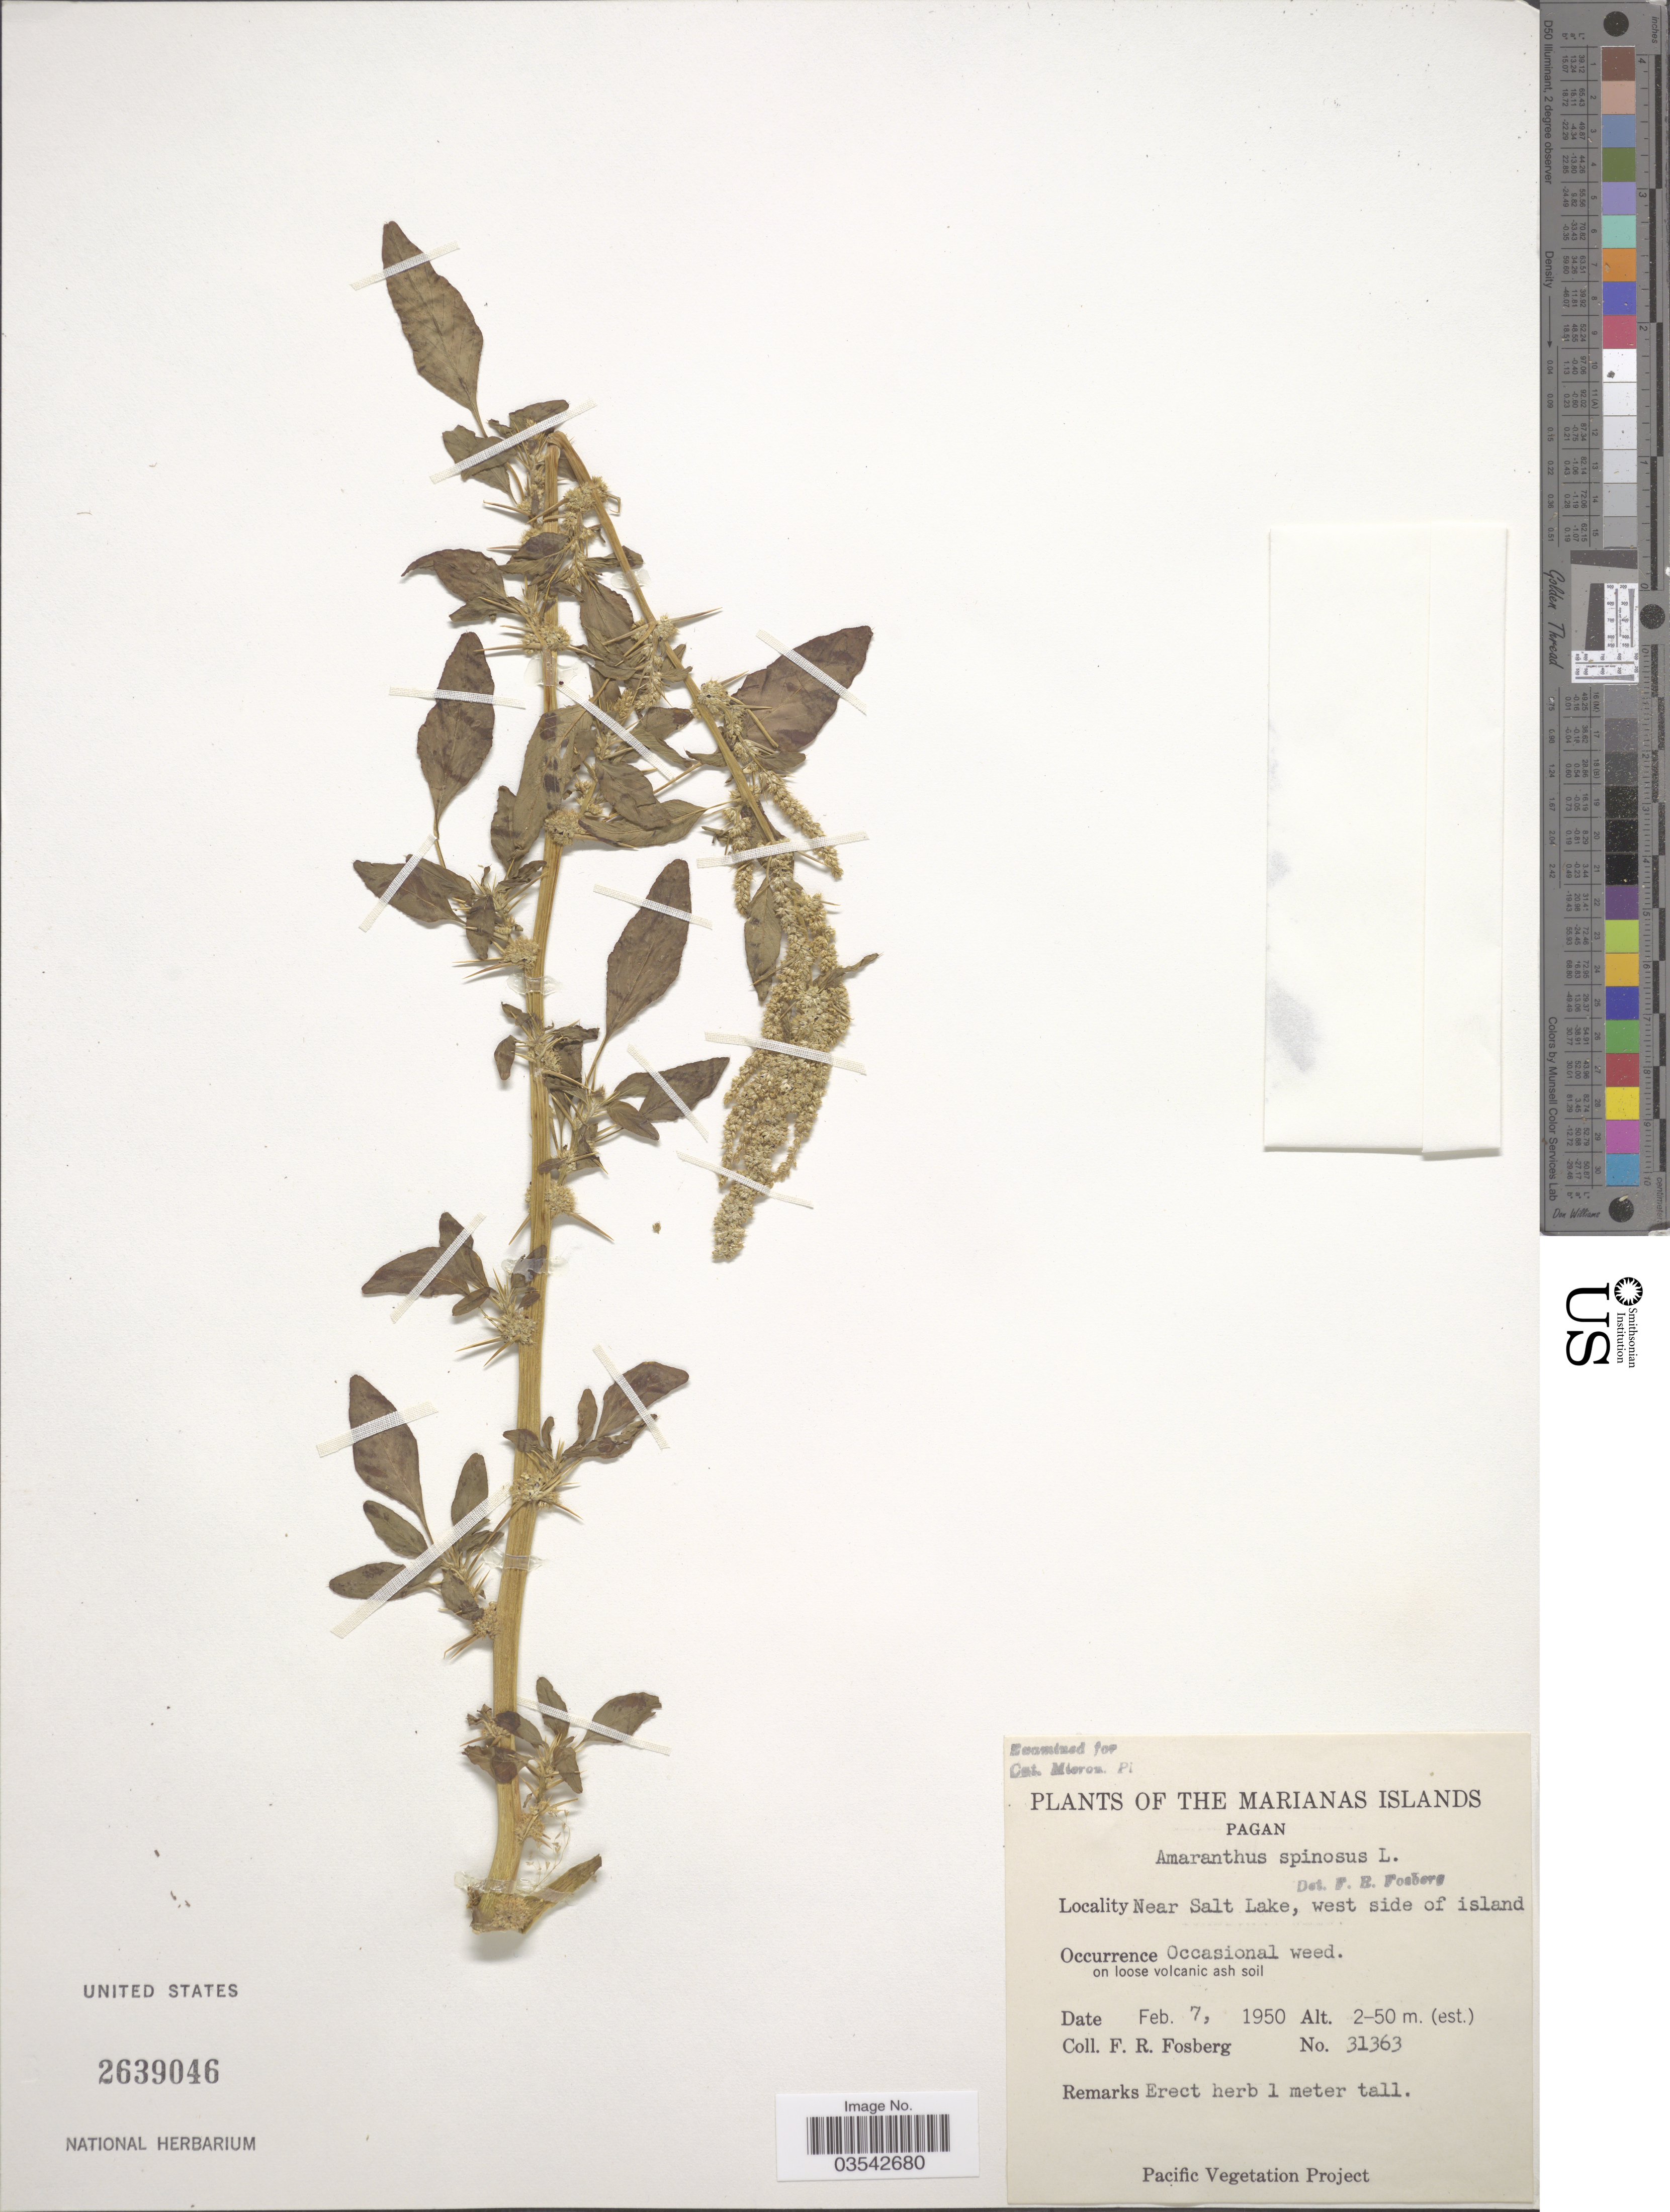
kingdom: Plantae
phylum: Tracheophyta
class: Magnoliopsida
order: Caryophyllales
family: Amaranthaceae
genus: Amaranthus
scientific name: Amaranthus spinosus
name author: L.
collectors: F. R. Fosberg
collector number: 31363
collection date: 1950-02-07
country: Northern Mariana Islands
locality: The Marianas Islands. Pagan. Near Salt Lake, west side of island.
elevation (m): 2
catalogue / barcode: US 2639046